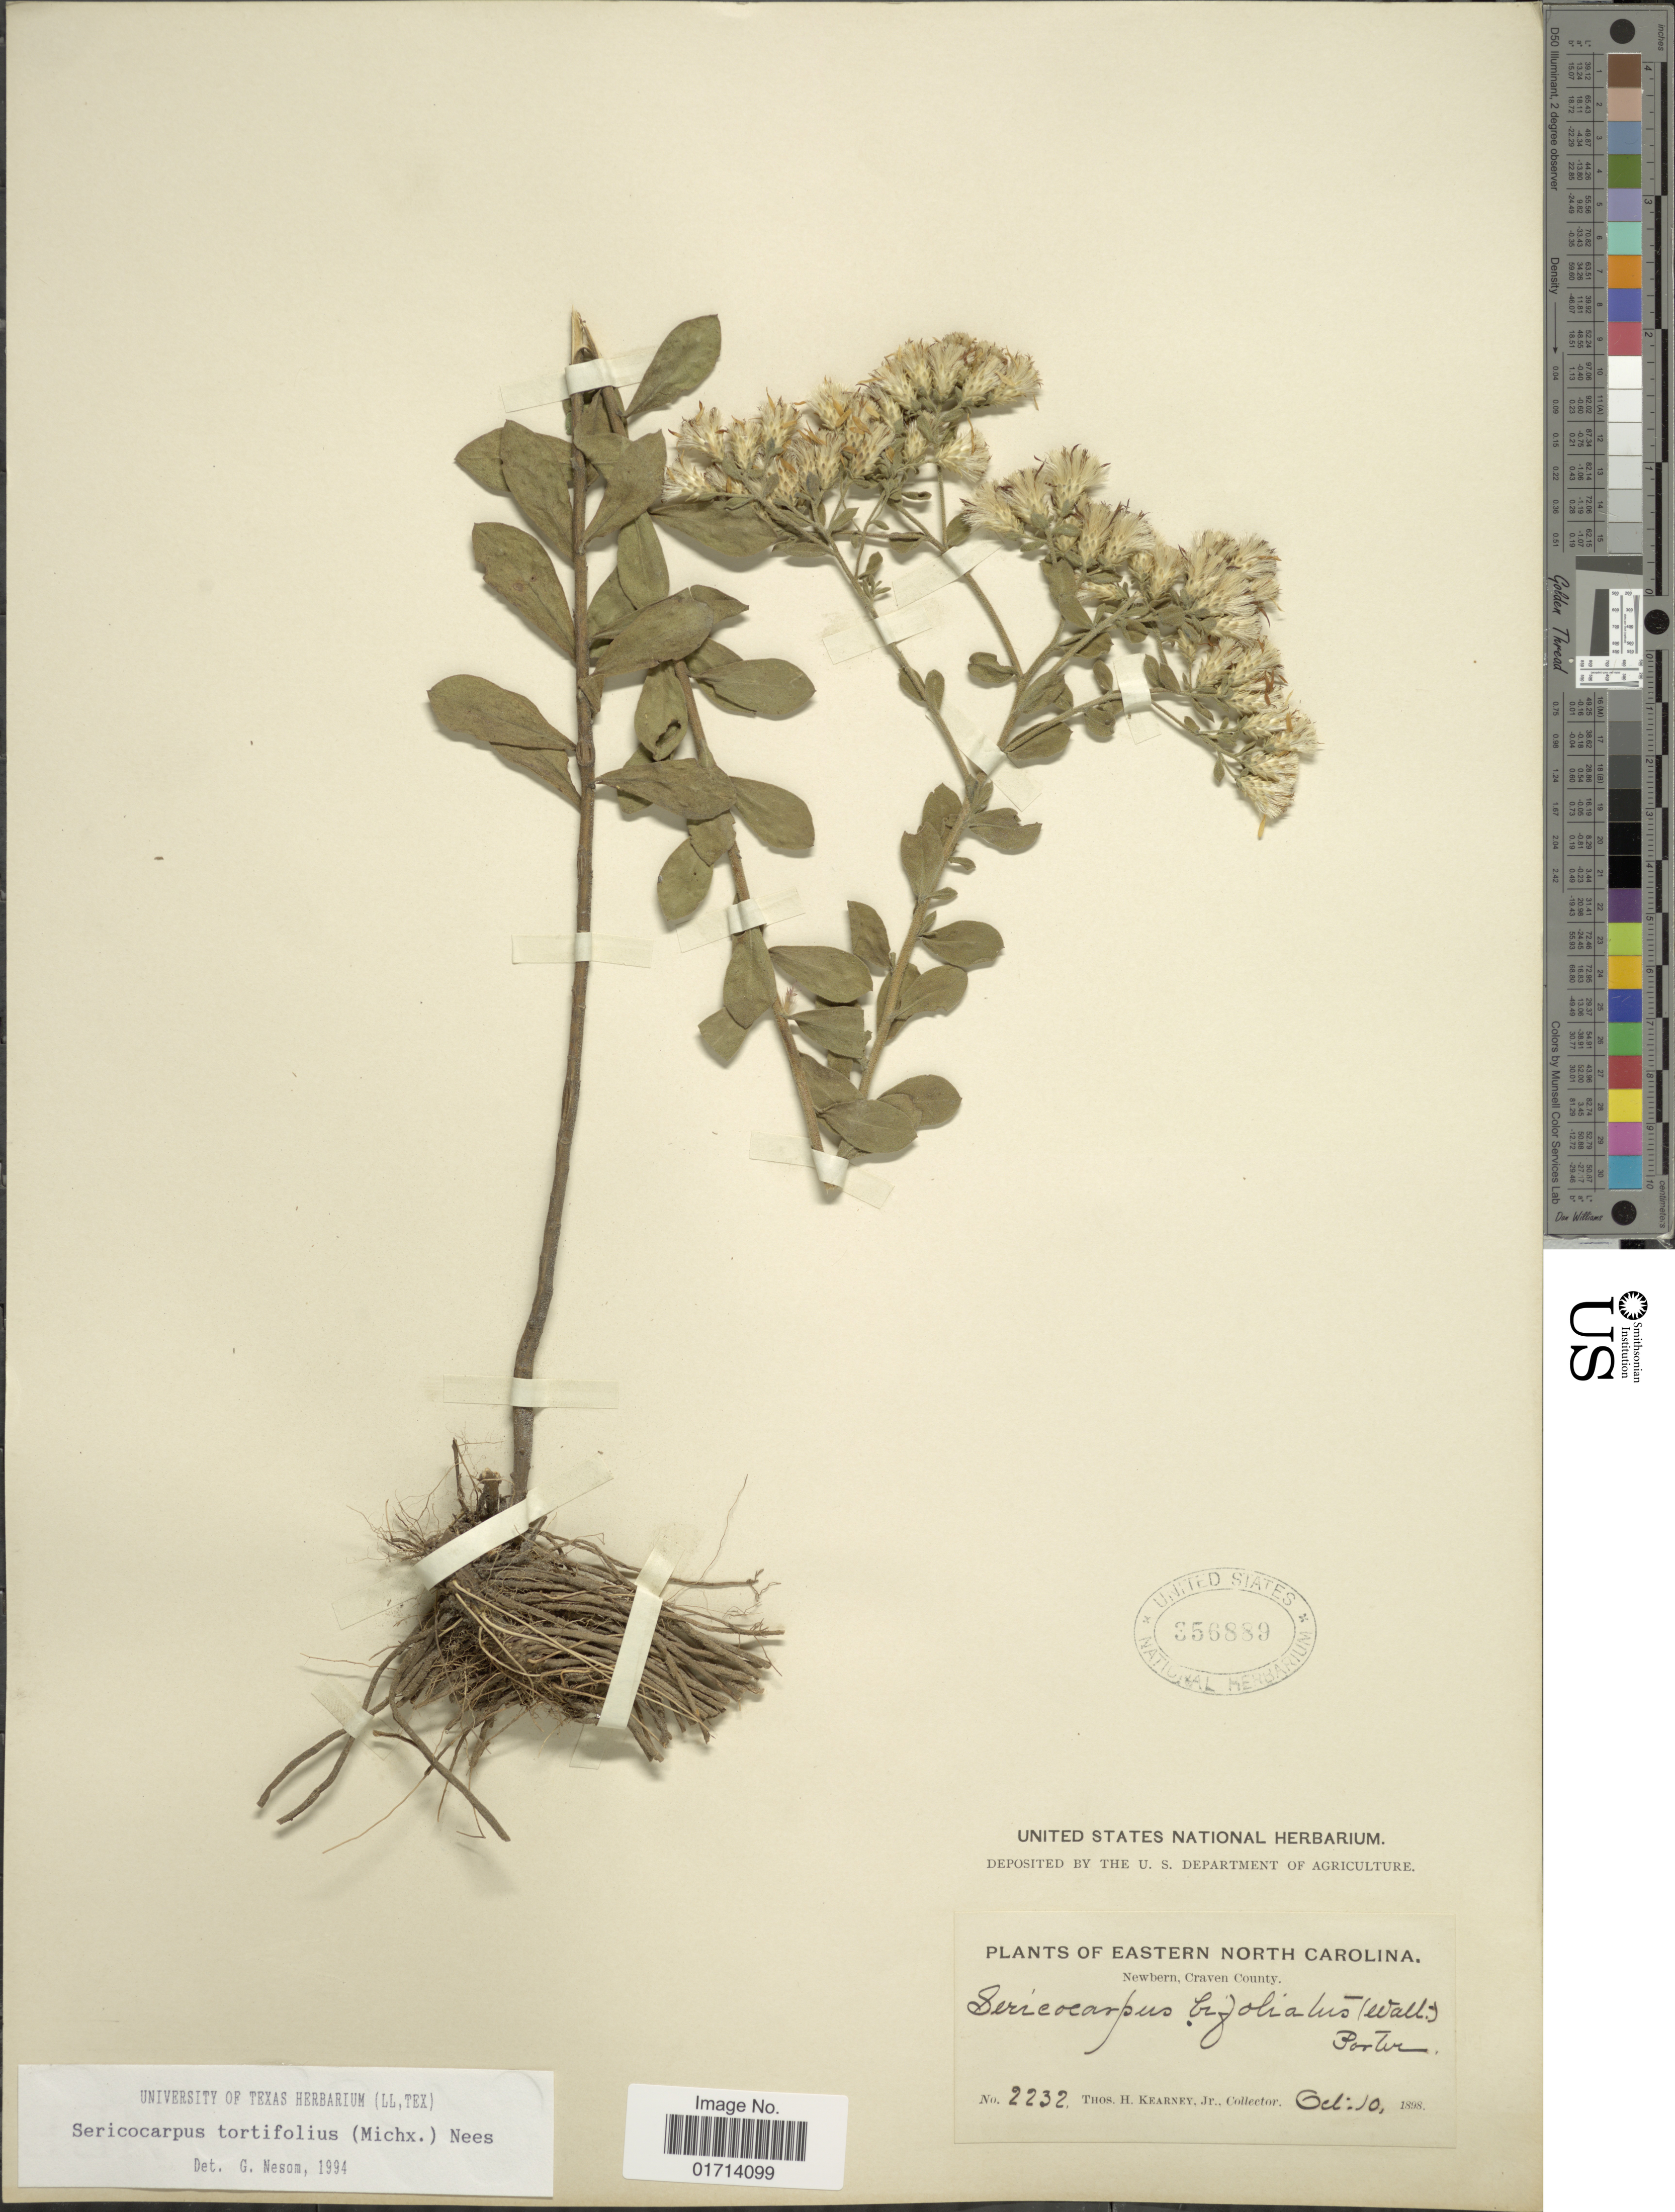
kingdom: Plantae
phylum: Tracheophyta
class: Magnoliopsida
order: Asterales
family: Asteraceae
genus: Sericocarpus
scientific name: Sericocarpus tortifolius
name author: (Michx.) Nees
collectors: T. H. Kearney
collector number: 2232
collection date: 1898-10-10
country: United States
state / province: North Carolina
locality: Eastern North Carolina, Newbern, Craven County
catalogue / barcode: US 356889